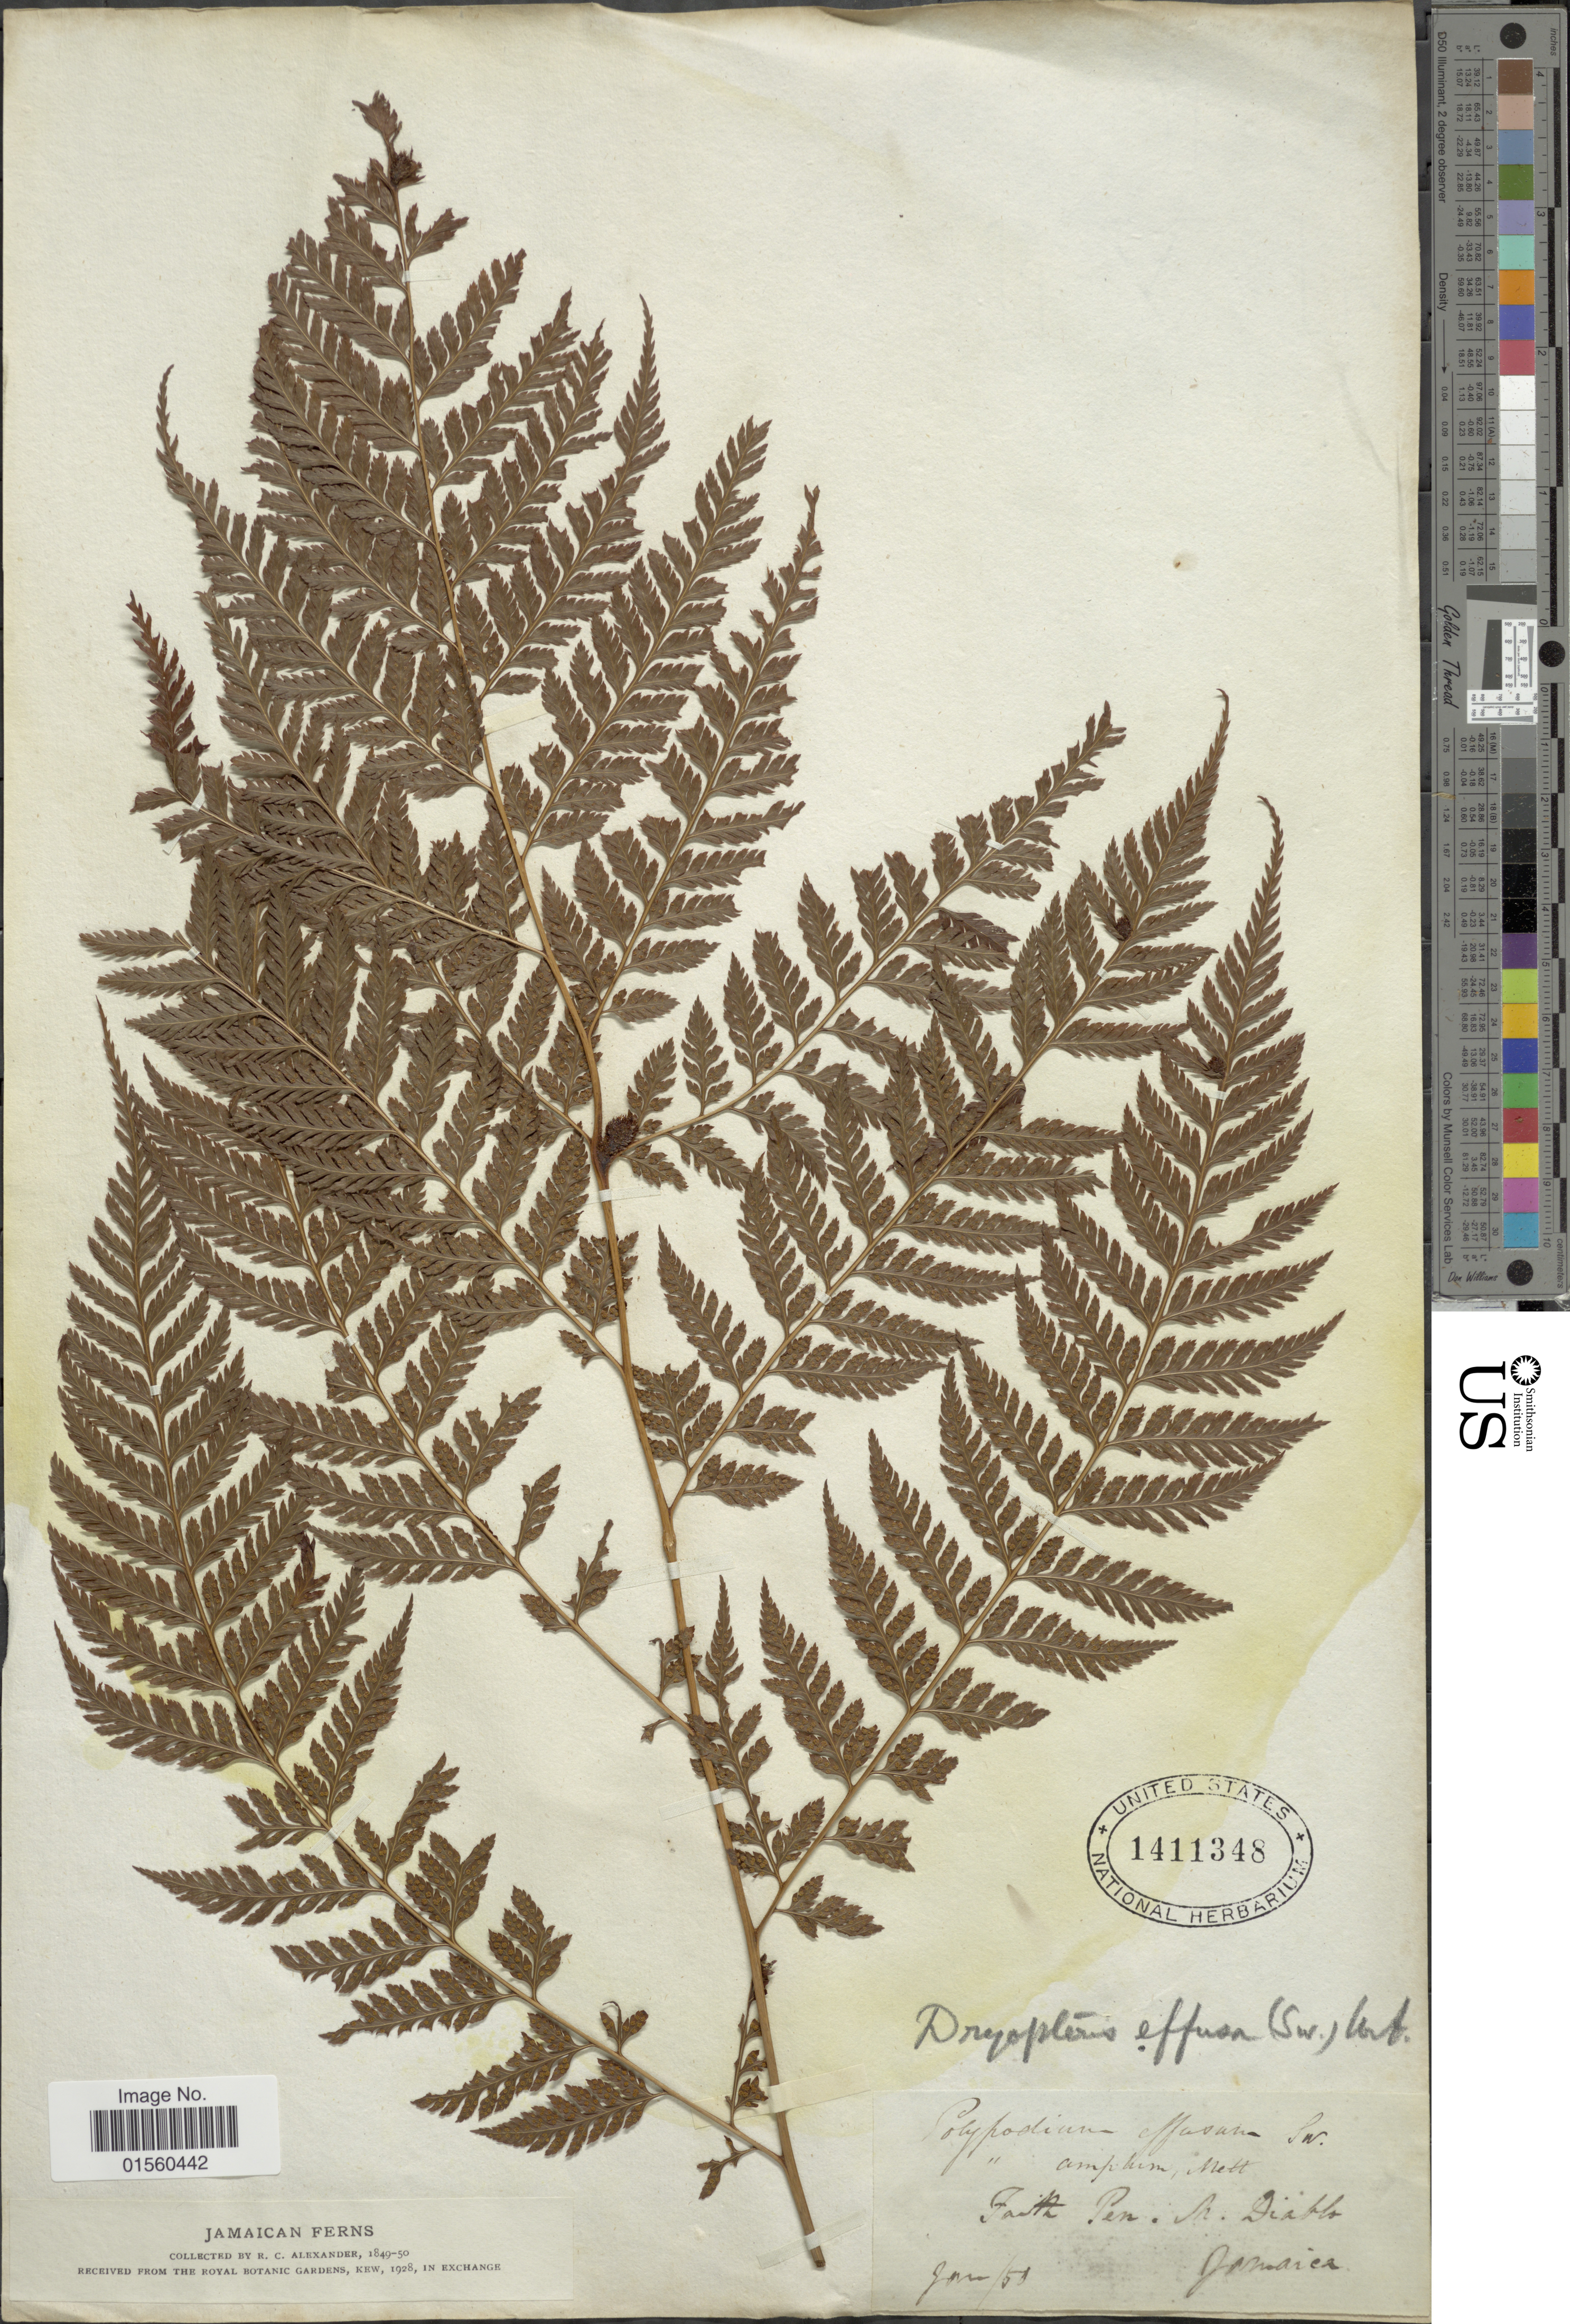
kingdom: Plantae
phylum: Tracheophyta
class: Polypodiopsida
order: Polypodiales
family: Dryopteridaceae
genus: Parapolystichum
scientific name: Parapolystichum effusum var. effusum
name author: (Sw.) Ching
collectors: R. C. Alexander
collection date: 1850-01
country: Jamaica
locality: Fanth Pen., M. Diablo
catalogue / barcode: US 1411348